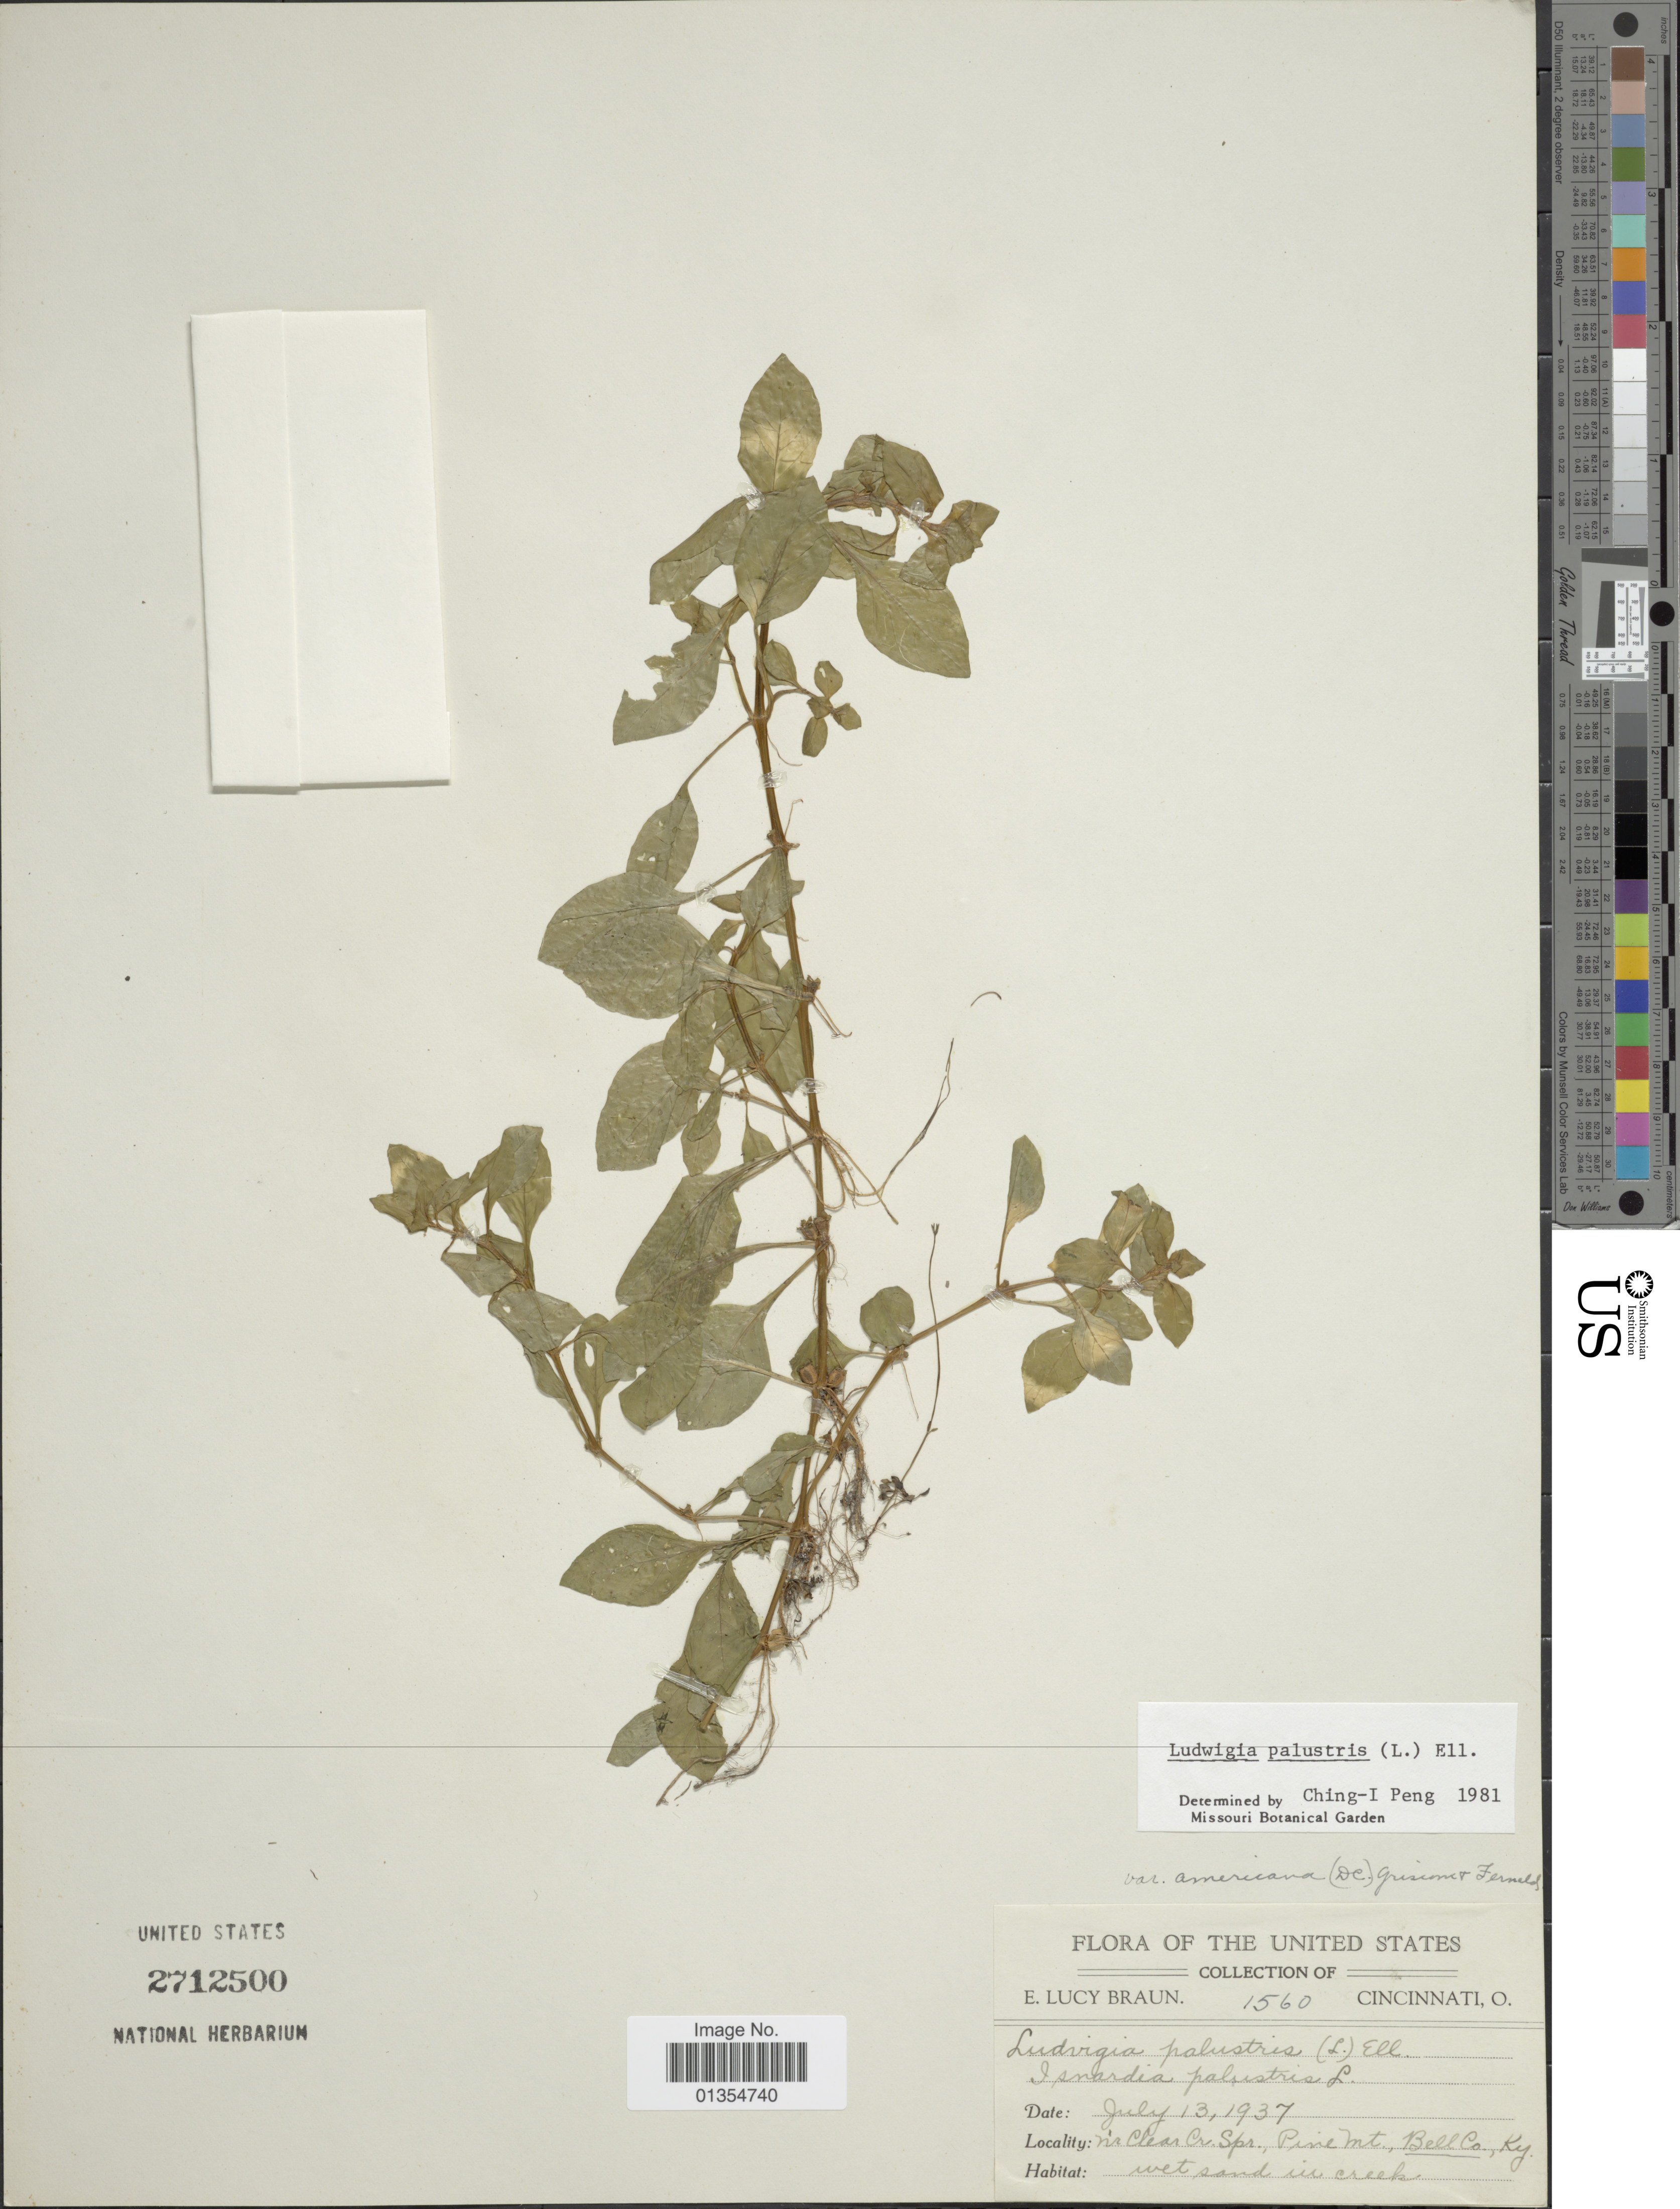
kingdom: Plantae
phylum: Tracheophyta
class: Magnoliopsida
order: Myrtales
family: Onagraceae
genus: Ludwigia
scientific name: Ludwigia palustris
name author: (L.) Elliott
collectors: E. L. Braun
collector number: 1560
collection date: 1937-07-13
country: United States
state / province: Kentucky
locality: Cincinnati, O. Nr Clear Cr. Spr., Pine mt, Bell Co.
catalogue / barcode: US 2712500